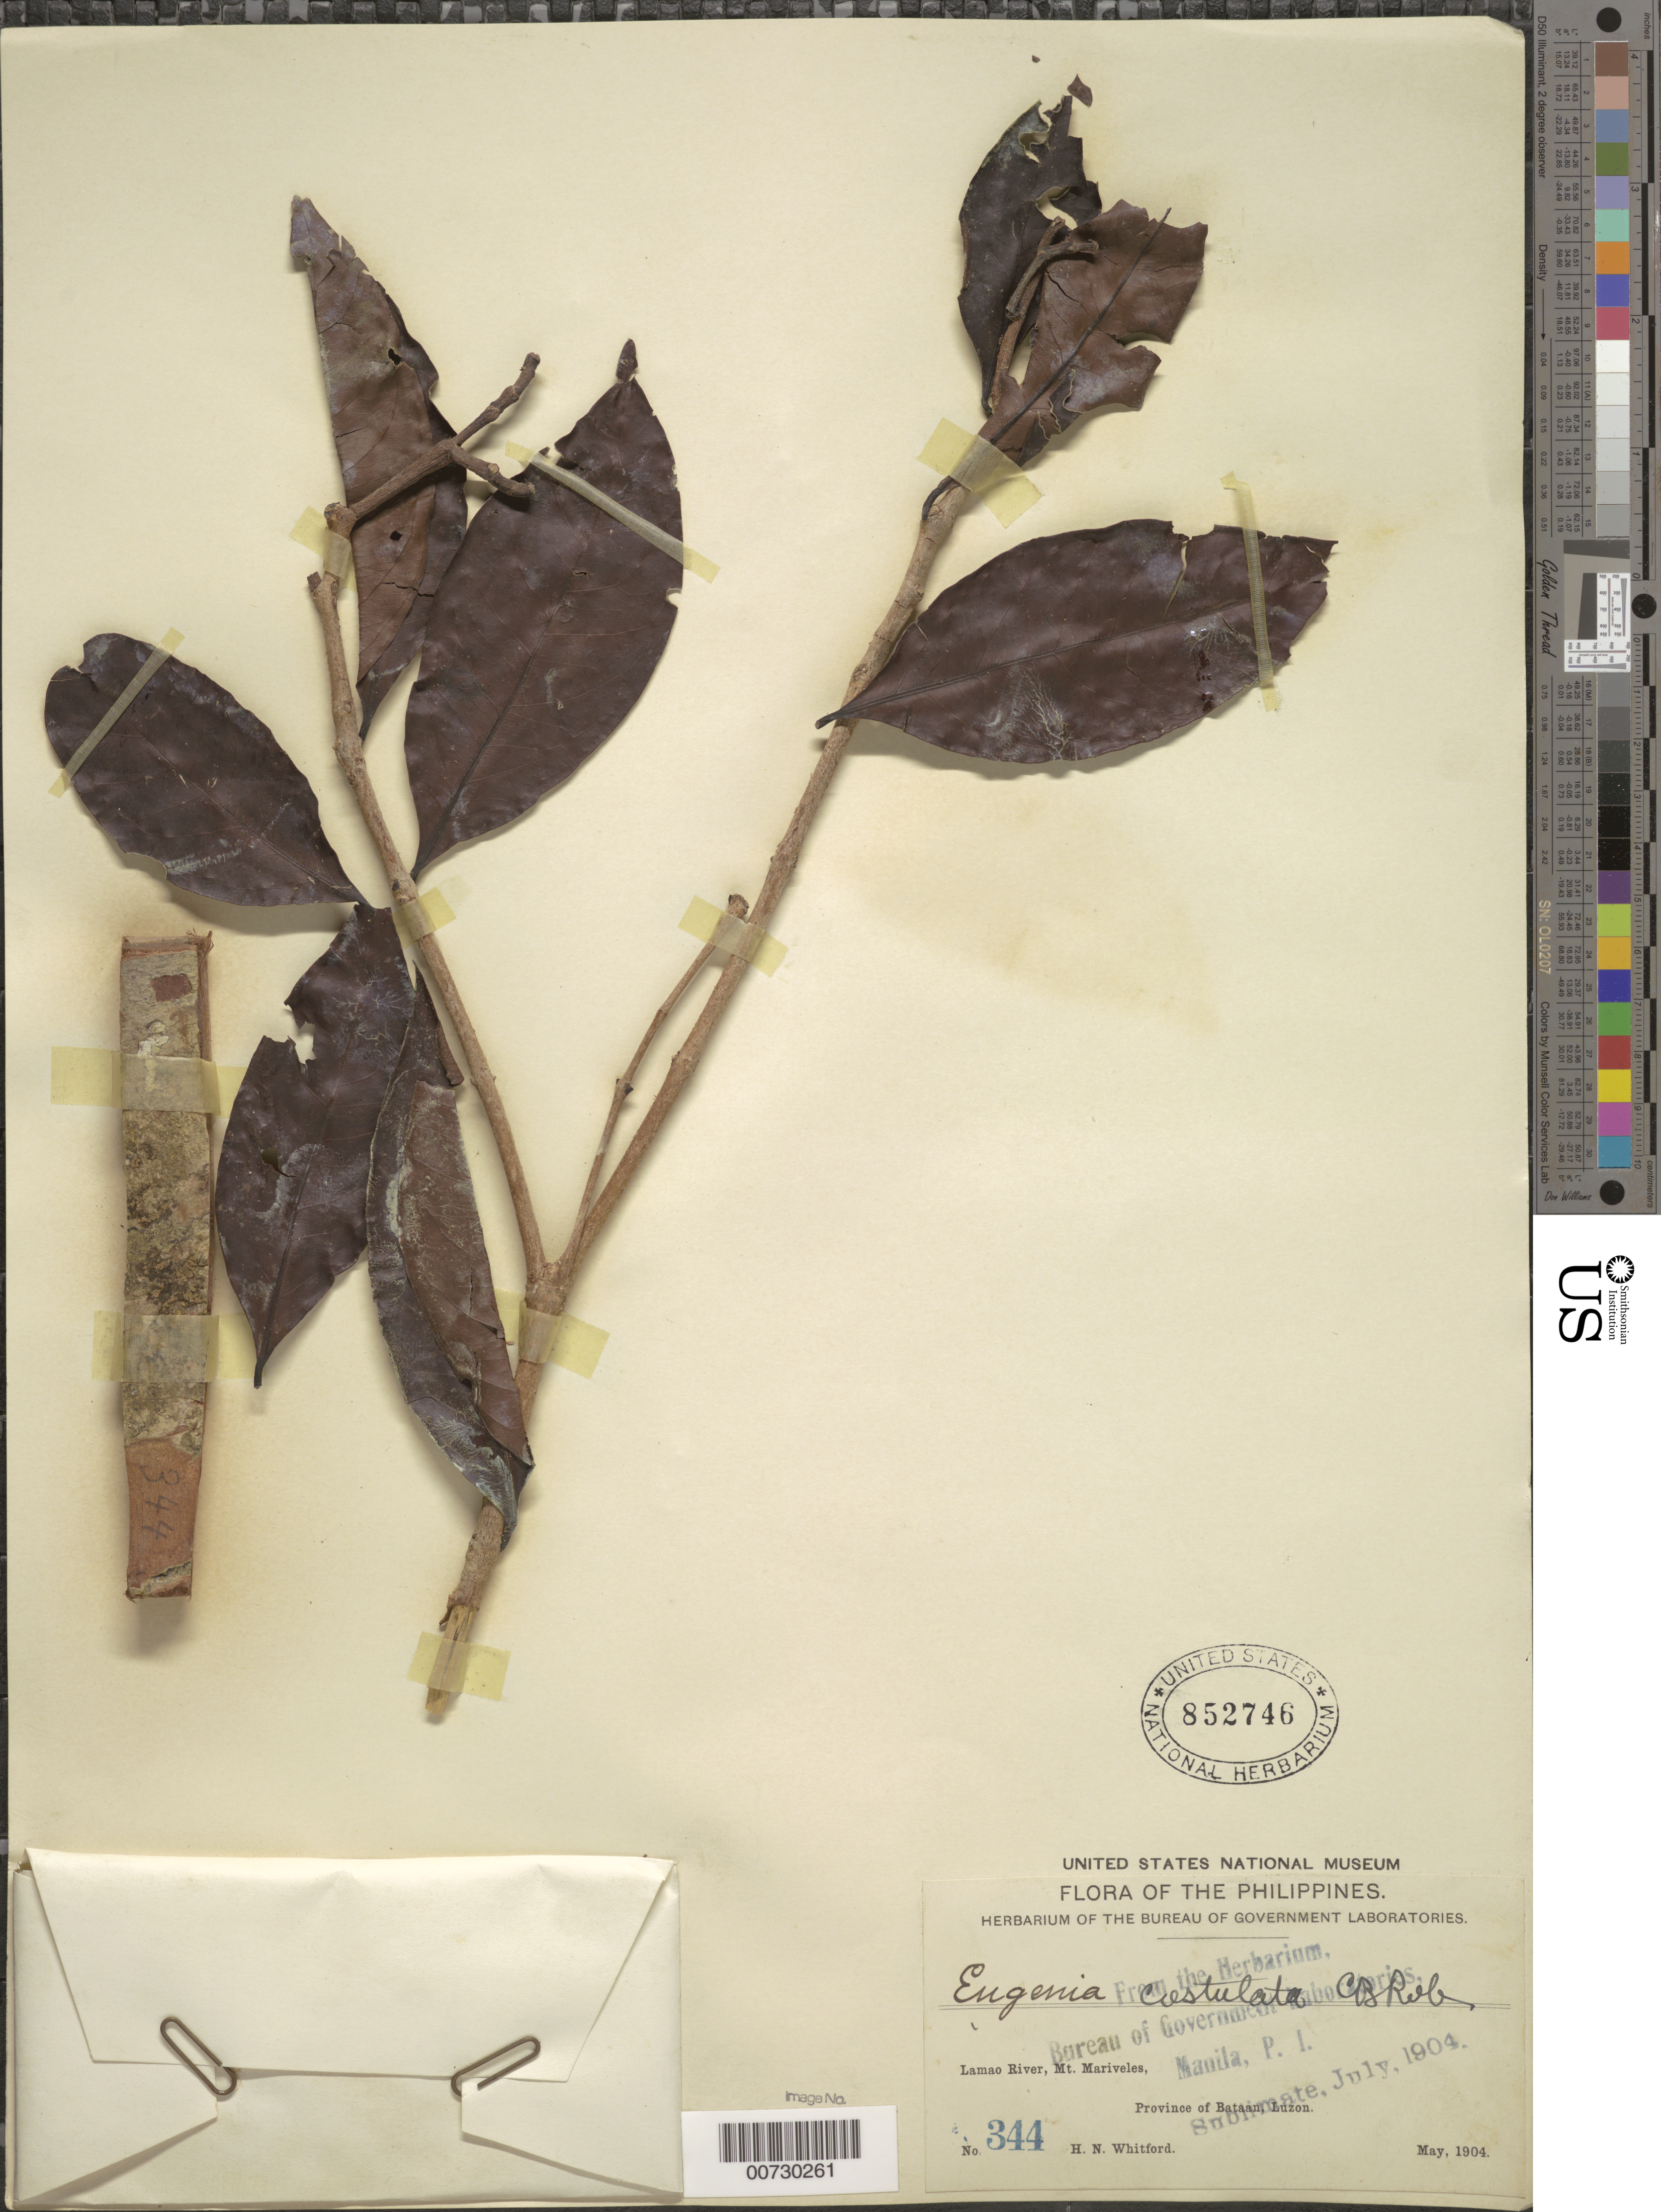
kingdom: Plantae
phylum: Tracheophyta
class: Magnoliopsida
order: Myrtales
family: Myrtaceae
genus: Syzygium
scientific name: Syzygium costulataum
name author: (C.B. Rob.) Merr.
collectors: H. N. Whitford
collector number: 344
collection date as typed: May 1904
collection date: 1904-05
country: Philippines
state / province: Central Luzon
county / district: Bataan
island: Luzon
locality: Lamao River, Mt. Mariveles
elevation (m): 1000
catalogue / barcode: US 852746